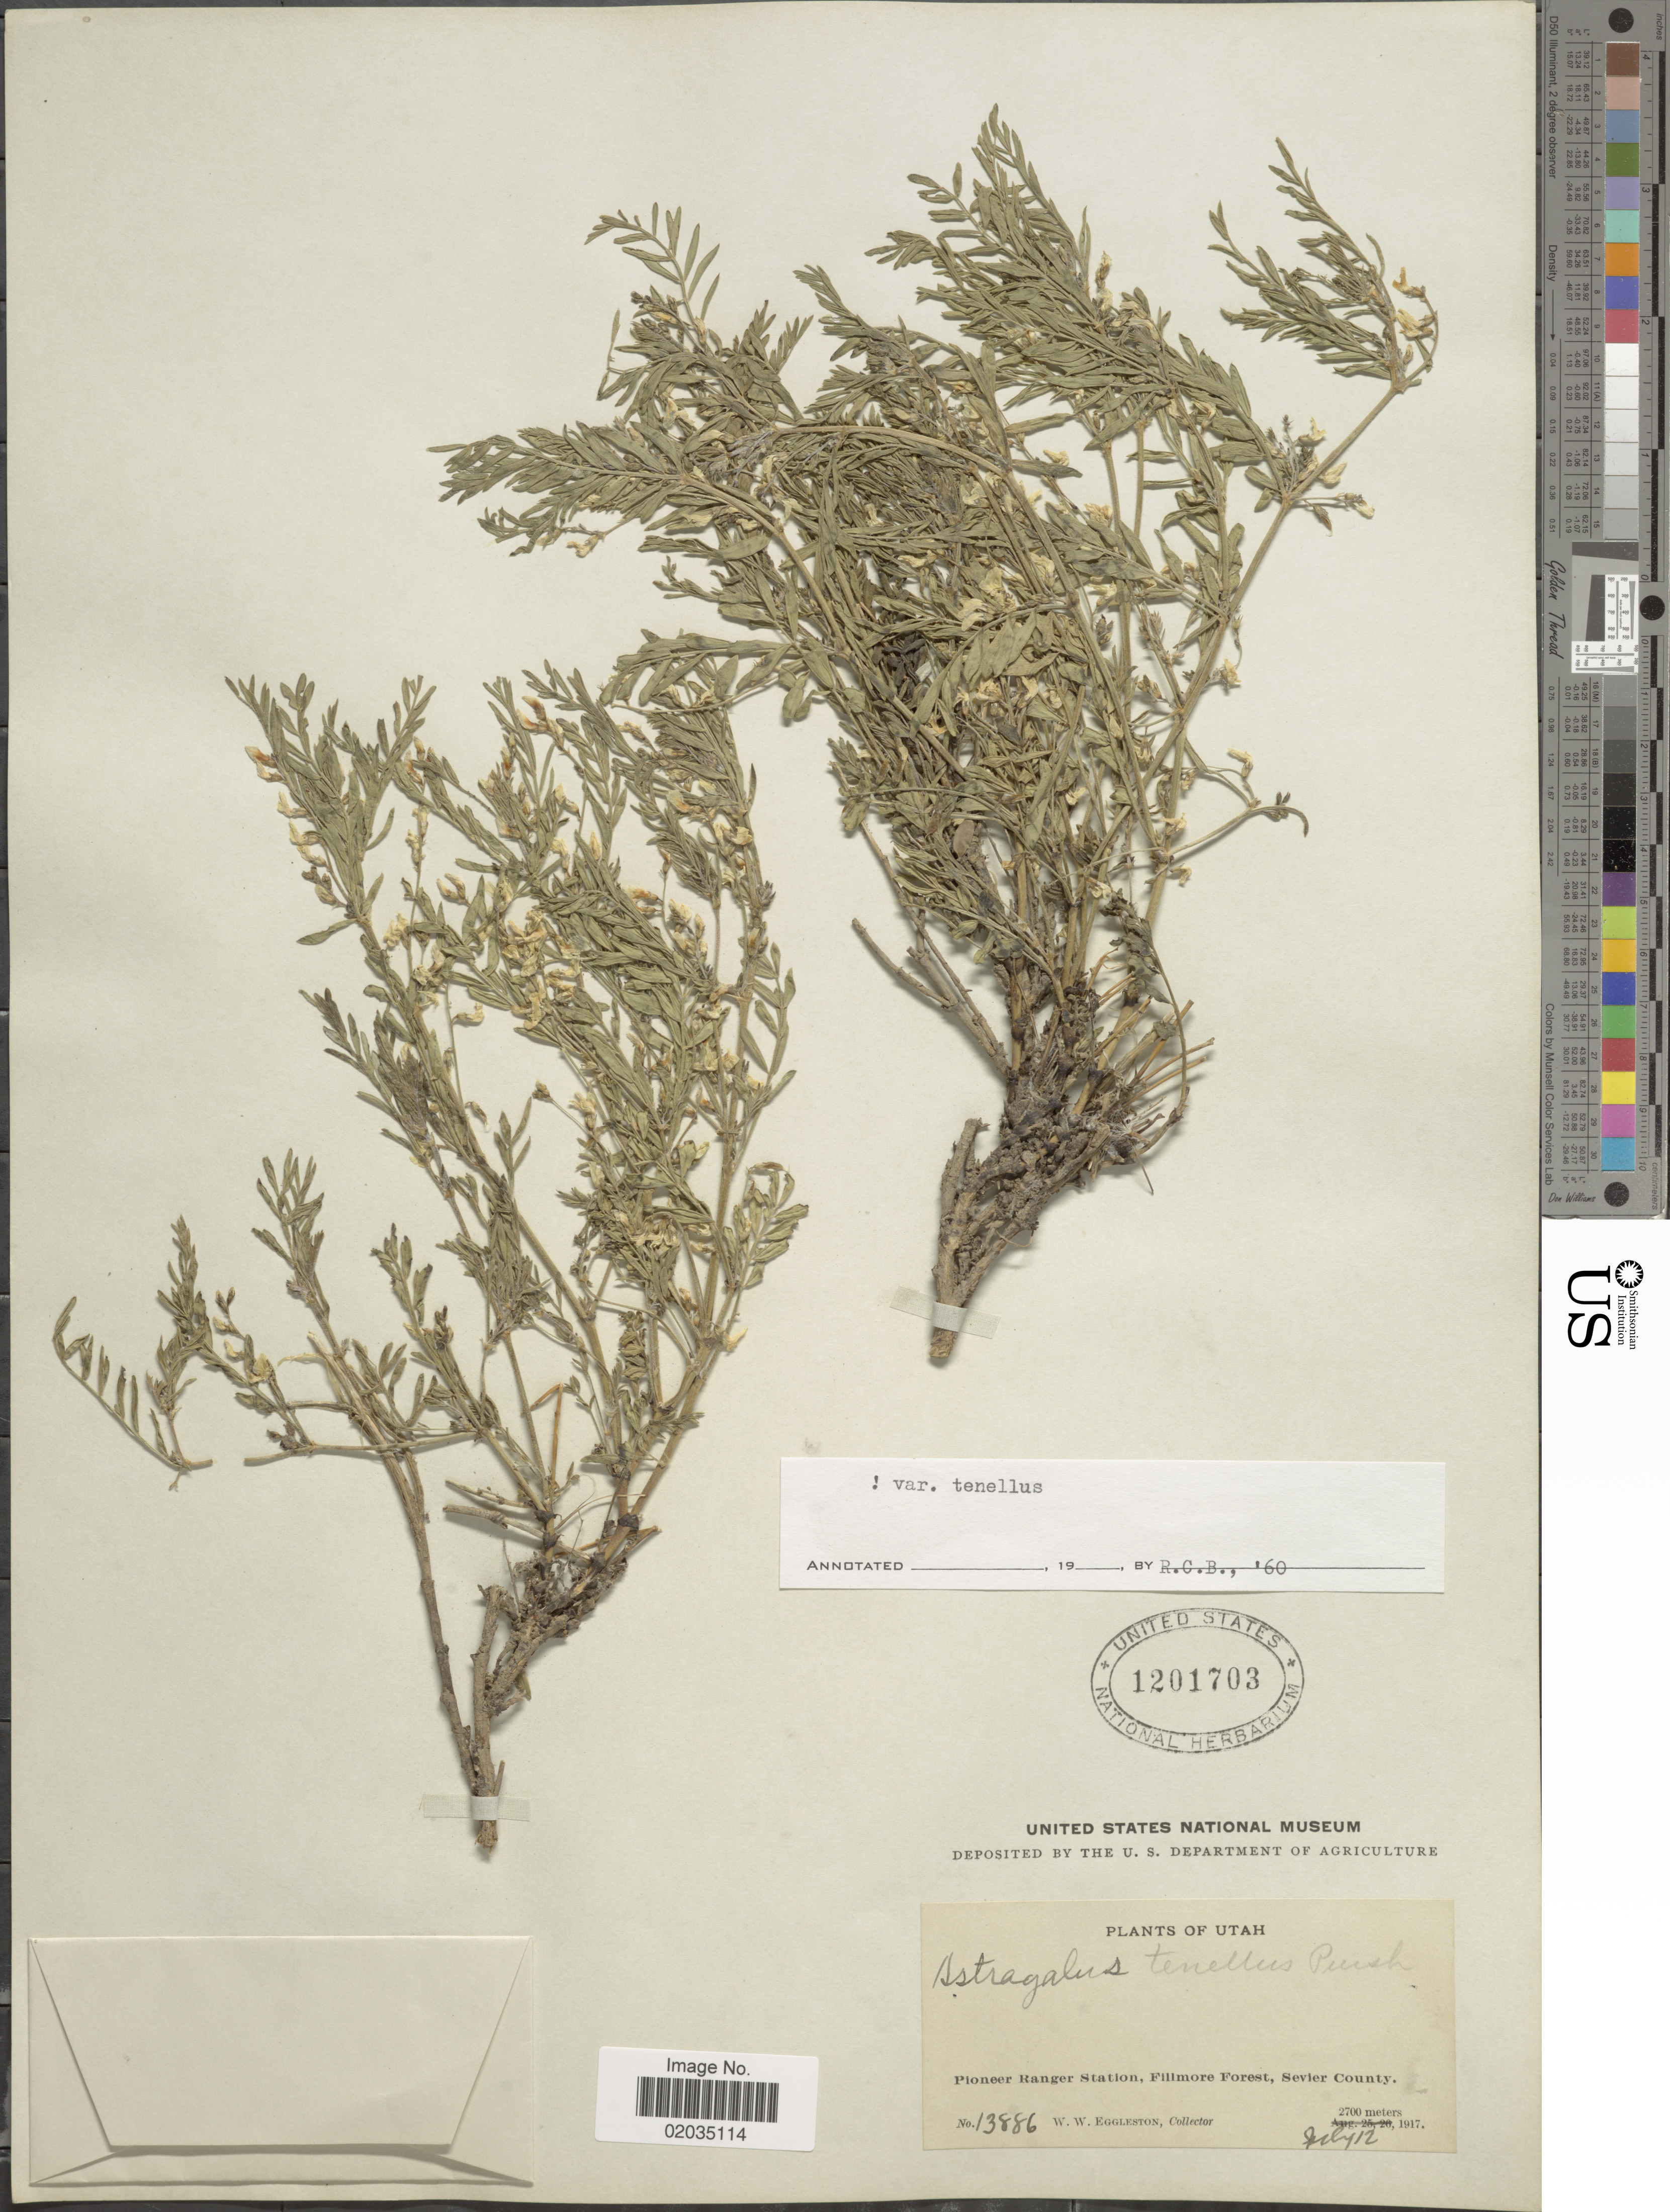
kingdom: Plantae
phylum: Tracheophyta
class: Magnoliopsida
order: Fabales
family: Fabaceae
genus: Astragalus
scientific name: Astragalus tenellus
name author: Pursh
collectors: W. W. Eggleston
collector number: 13886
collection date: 1917-07-12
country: United States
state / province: Utah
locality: Pioneer Ranger Station, Fillmore Forest, Sevier County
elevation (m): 2700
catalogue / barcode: US 1201703